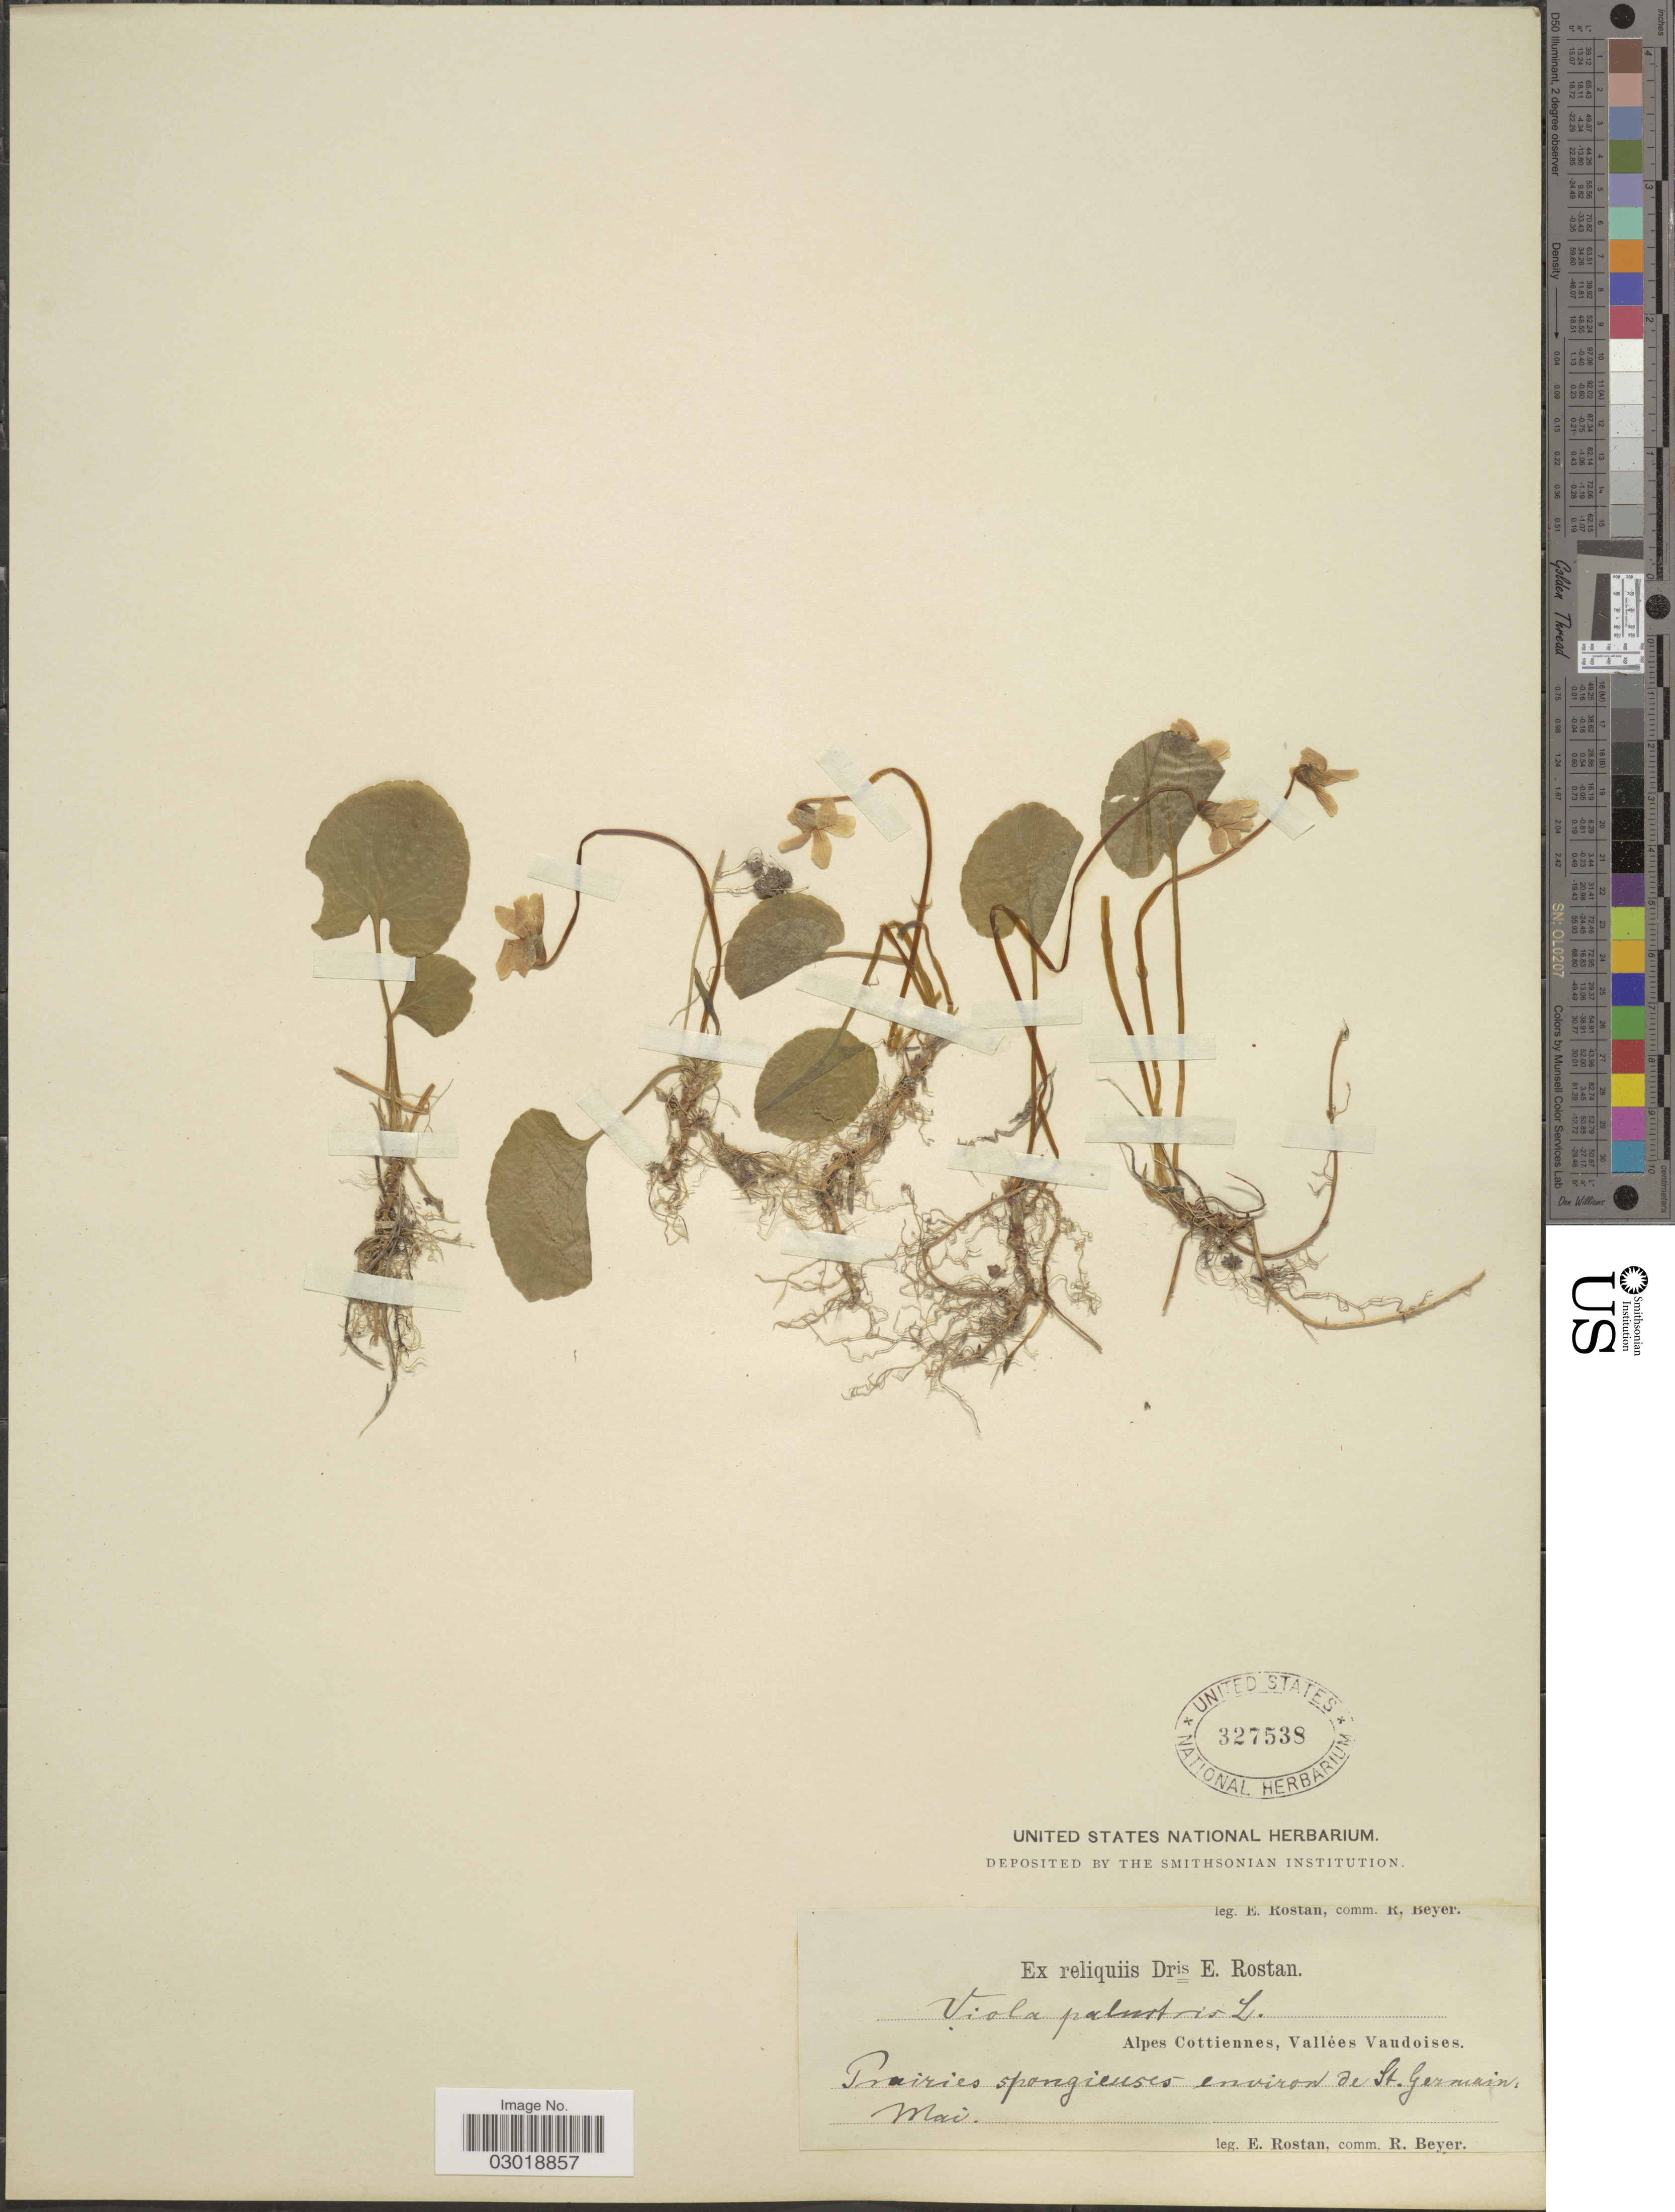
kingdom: Plantae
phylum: Tracheophyta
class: Magnoliopsida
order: Malpighiales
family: Violaceae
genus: Viola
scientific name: Viola palustris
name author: L.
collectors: E. Rostan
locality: Alpes Cottiennes, Vallées Vaudoises. Prairies spongieuses environ de St. Germain.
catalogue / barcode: US 327538